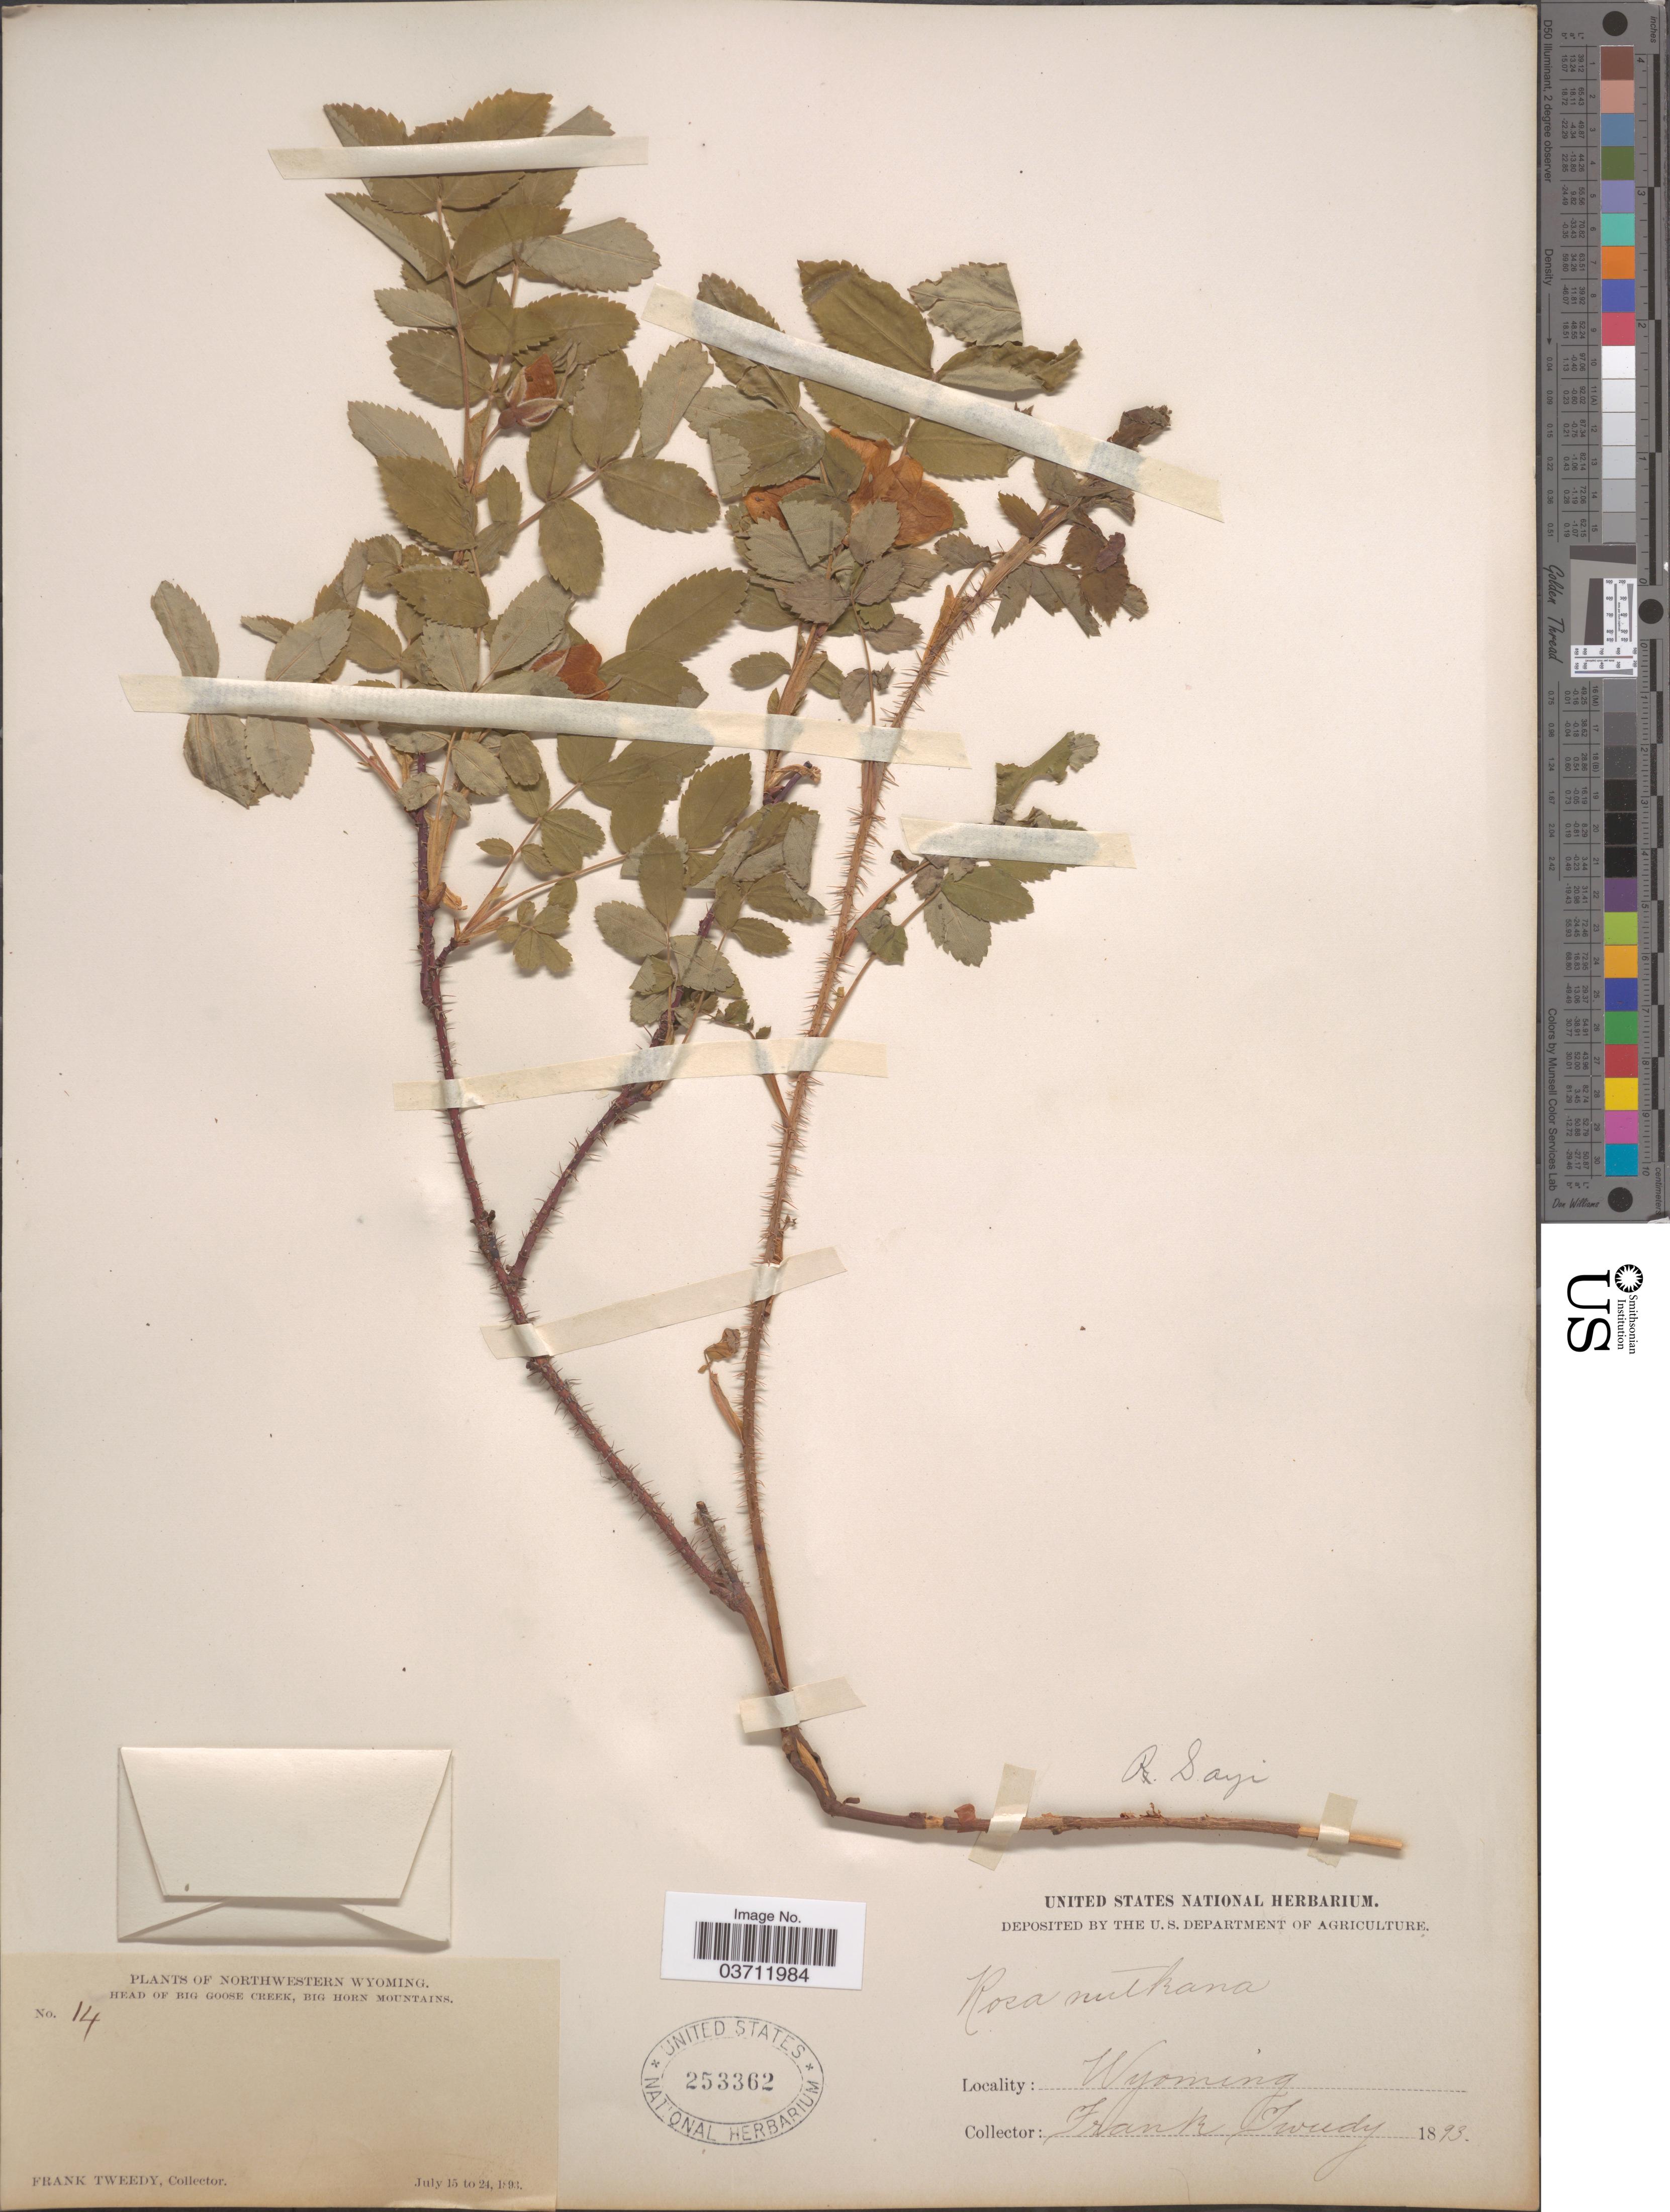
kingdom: Plantae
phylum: Tracheophyta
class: Magnoliopsida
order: Rosales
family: Rosaceae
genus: Rosa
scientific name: Rosa sayi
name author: Schwein.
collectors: F. Tweedy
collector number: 14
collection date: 1893-07-15/1893-07-24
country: United States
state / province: Wyoming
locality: Northwestern Wyoming. Head of Big Goose Creek, Big Horn Mountains.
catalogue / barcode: US 253362